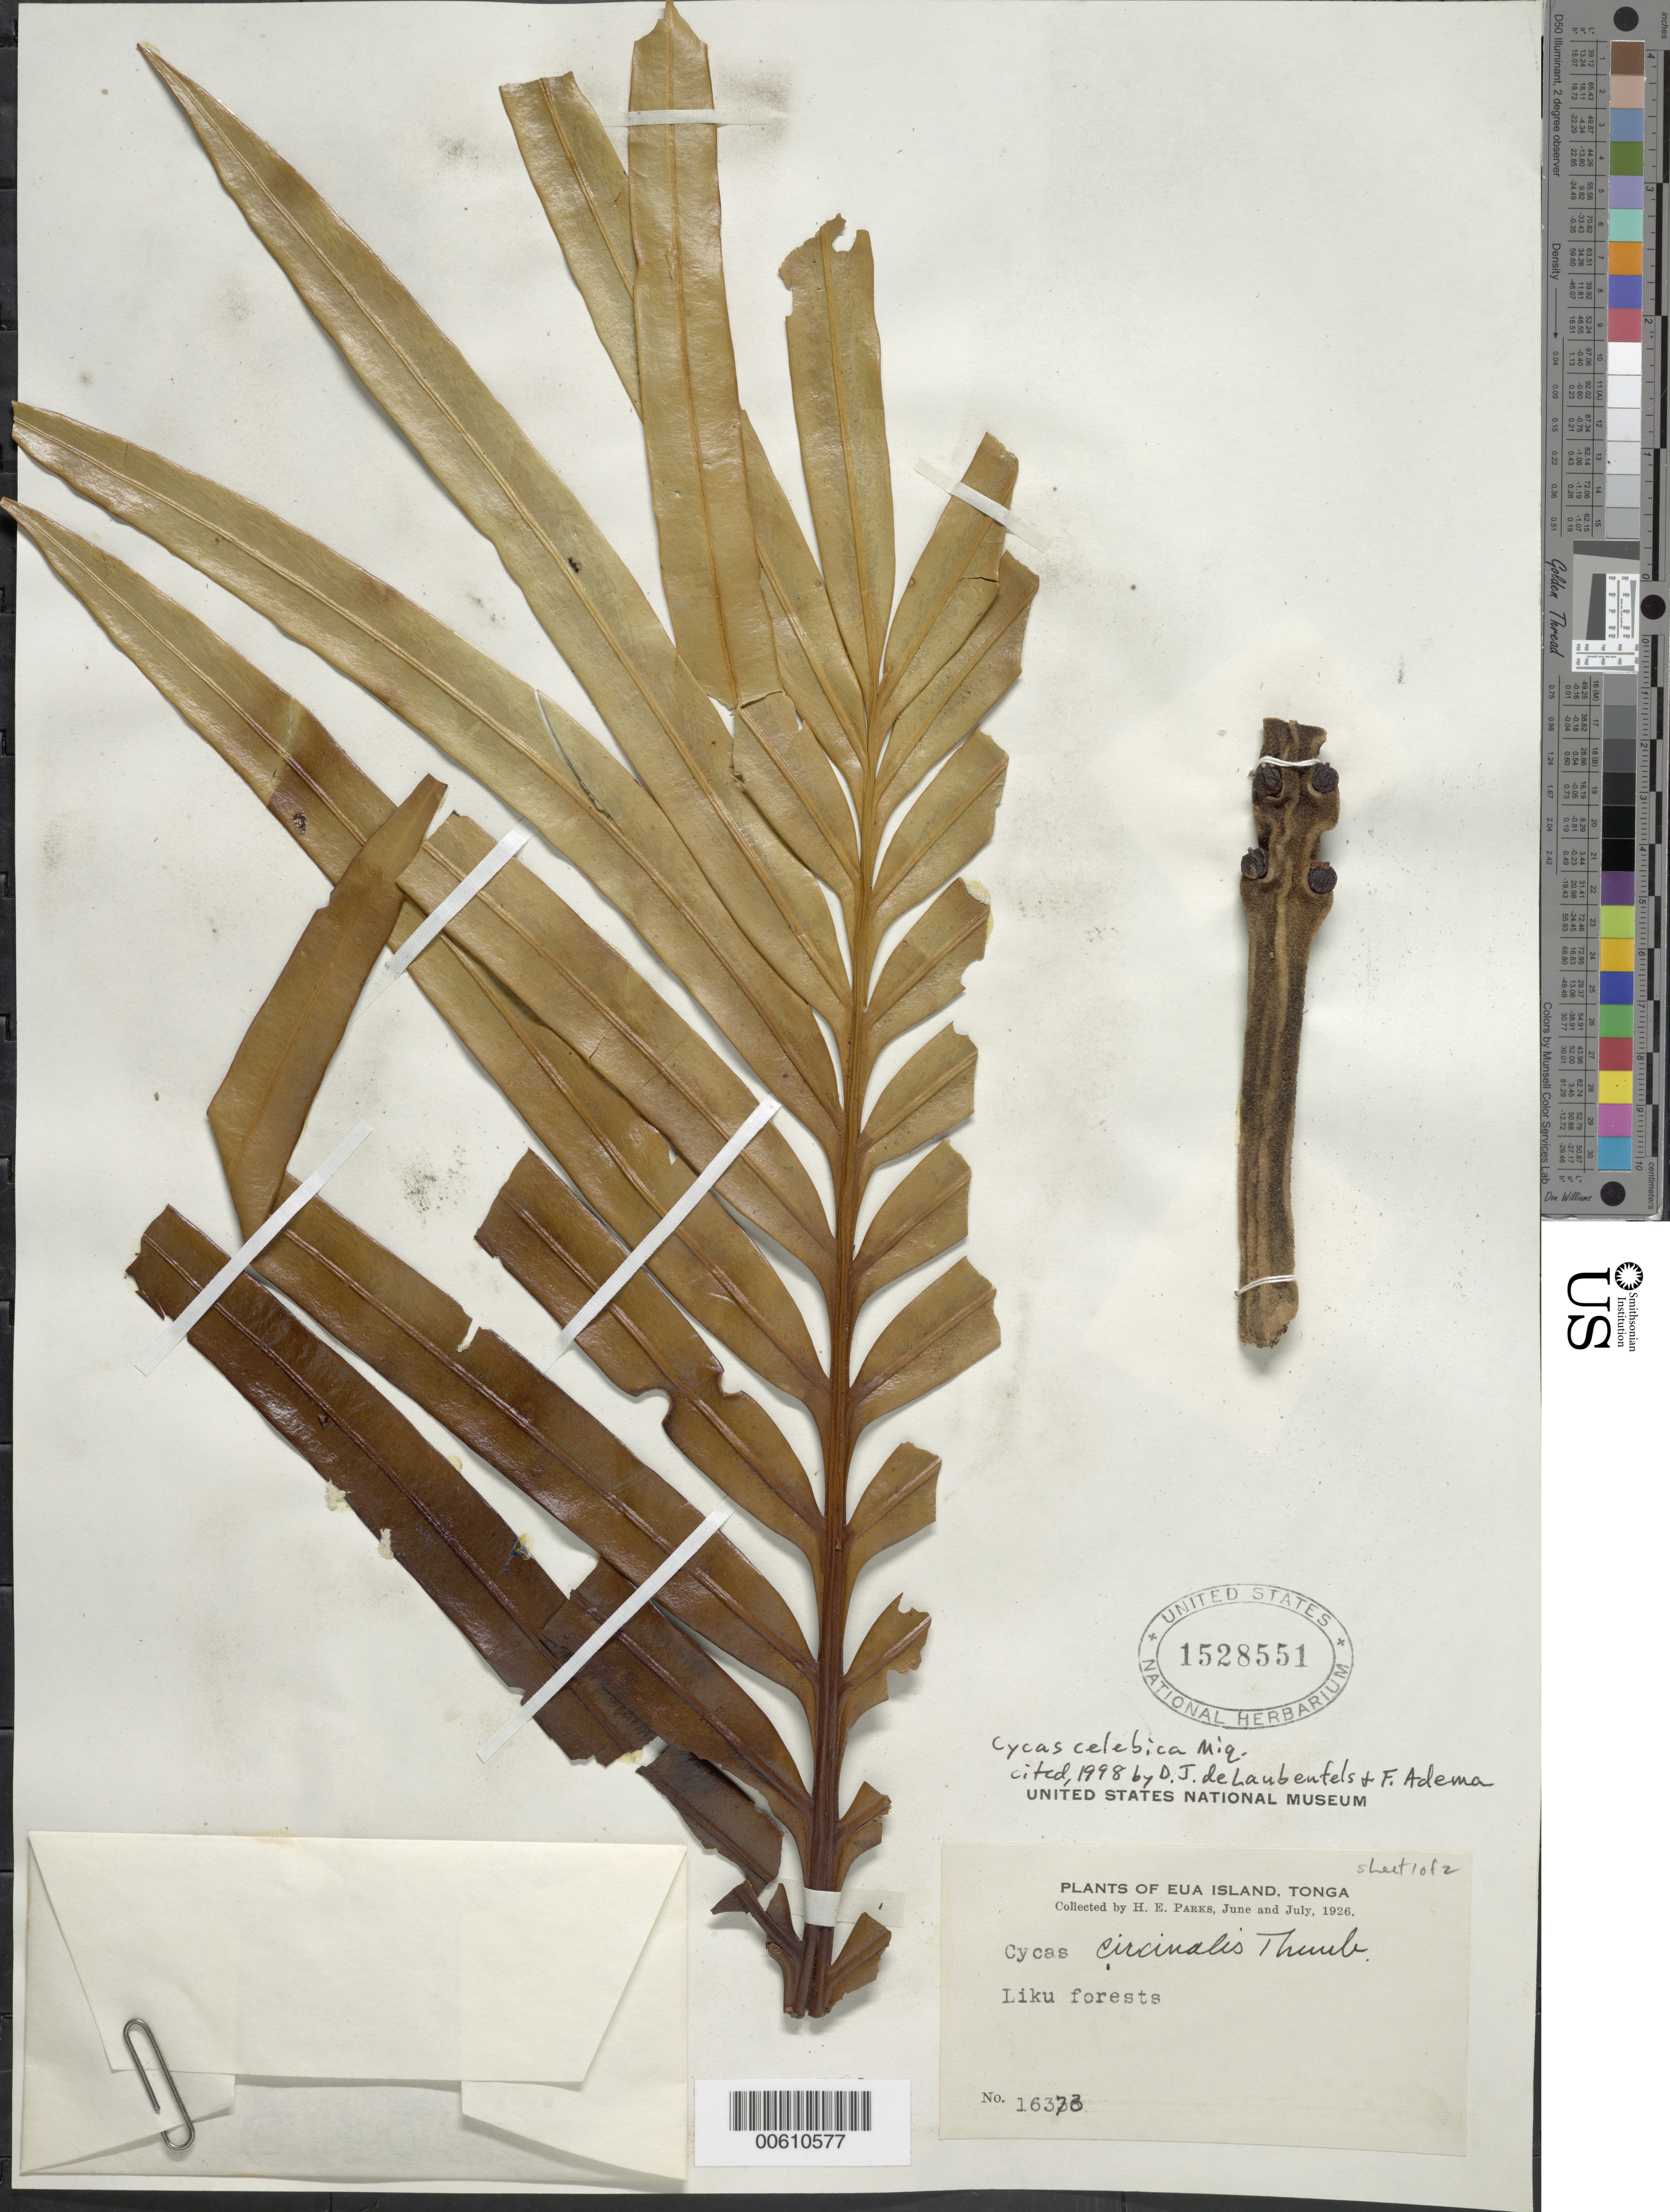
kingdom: Plantae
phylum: Tracheophyta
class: Cycadopsida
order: Cycadales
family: Cycadaceae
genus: Cycas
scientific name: Cycas celebica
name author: Miq.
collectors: H. E. Parks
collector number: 16373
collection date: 1926-06/1926-07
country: Tonga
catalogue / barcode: US 1528551